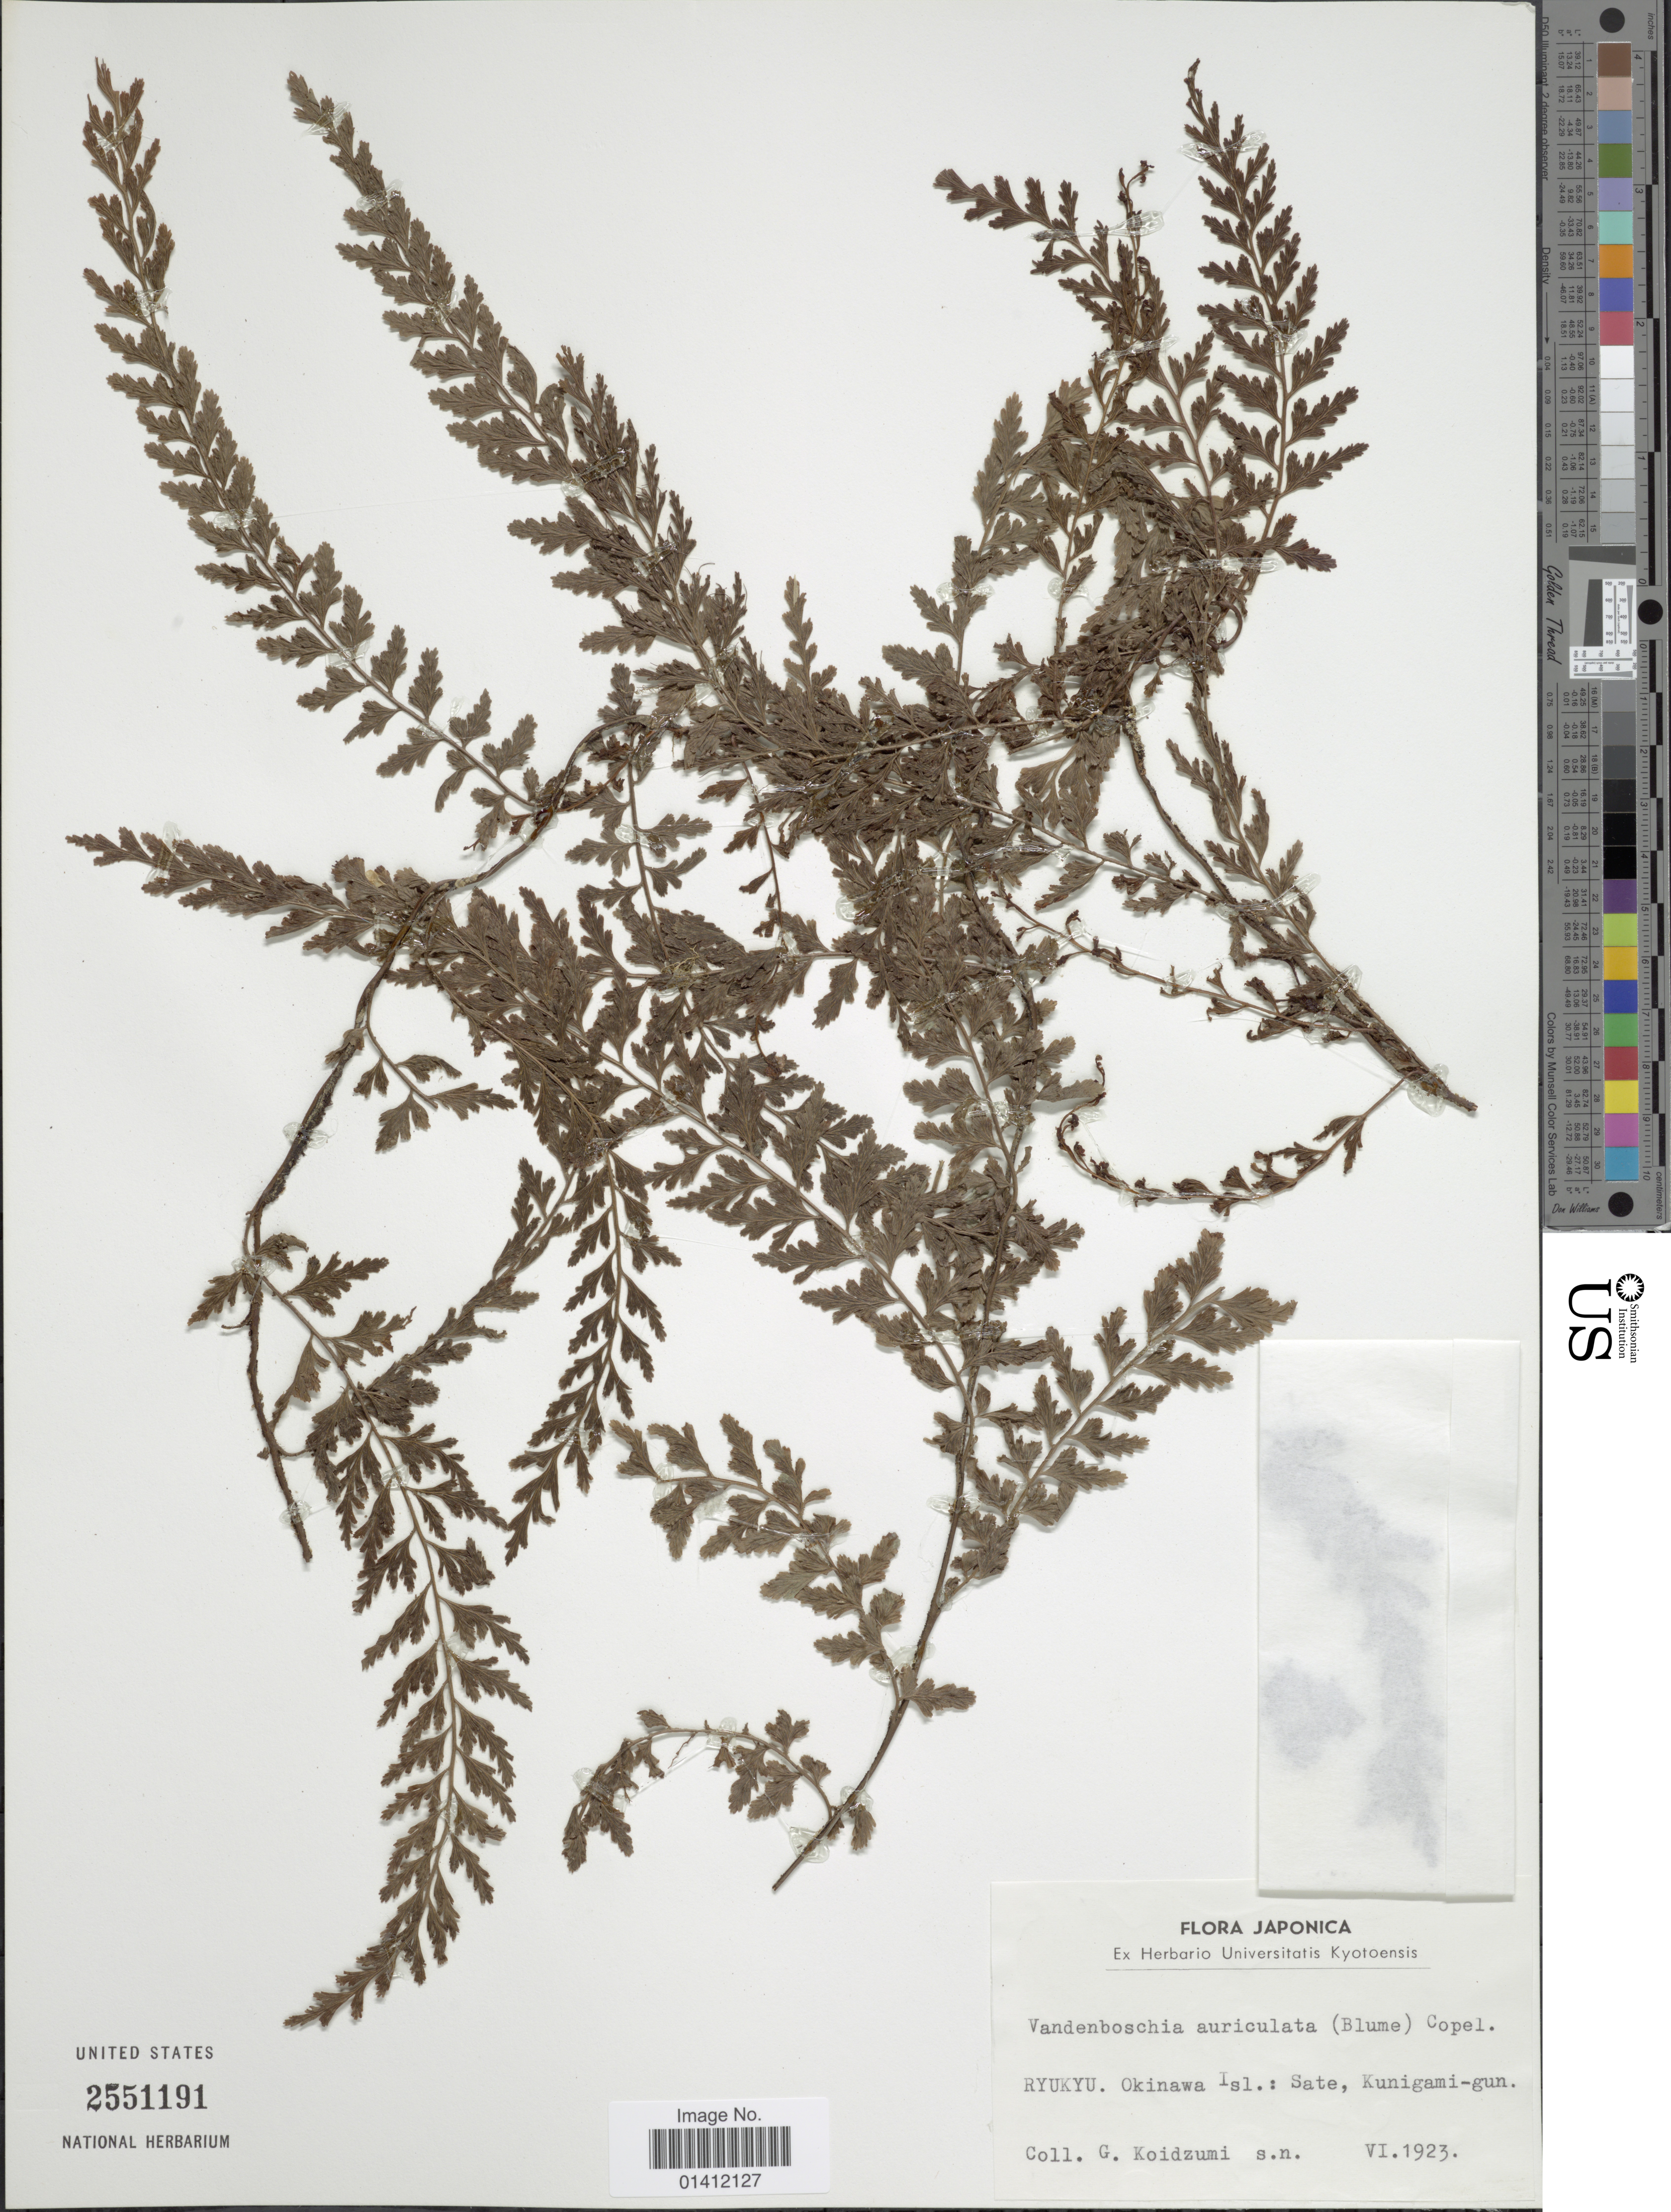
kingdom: Plantae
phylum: Tracheophyta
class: Polypodiopsida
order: Hymenophyllales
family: Hymenophyllaceae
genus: Vandenboschia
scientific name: Vandenboschia auriculata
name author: (Blume) Copel.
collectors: G. Koidzumi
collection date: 1923-06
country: Japan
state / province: Okinawa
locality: Ryukyu, Okinawa Isl.: State, Kunigami-gun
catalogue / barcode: US 2551191